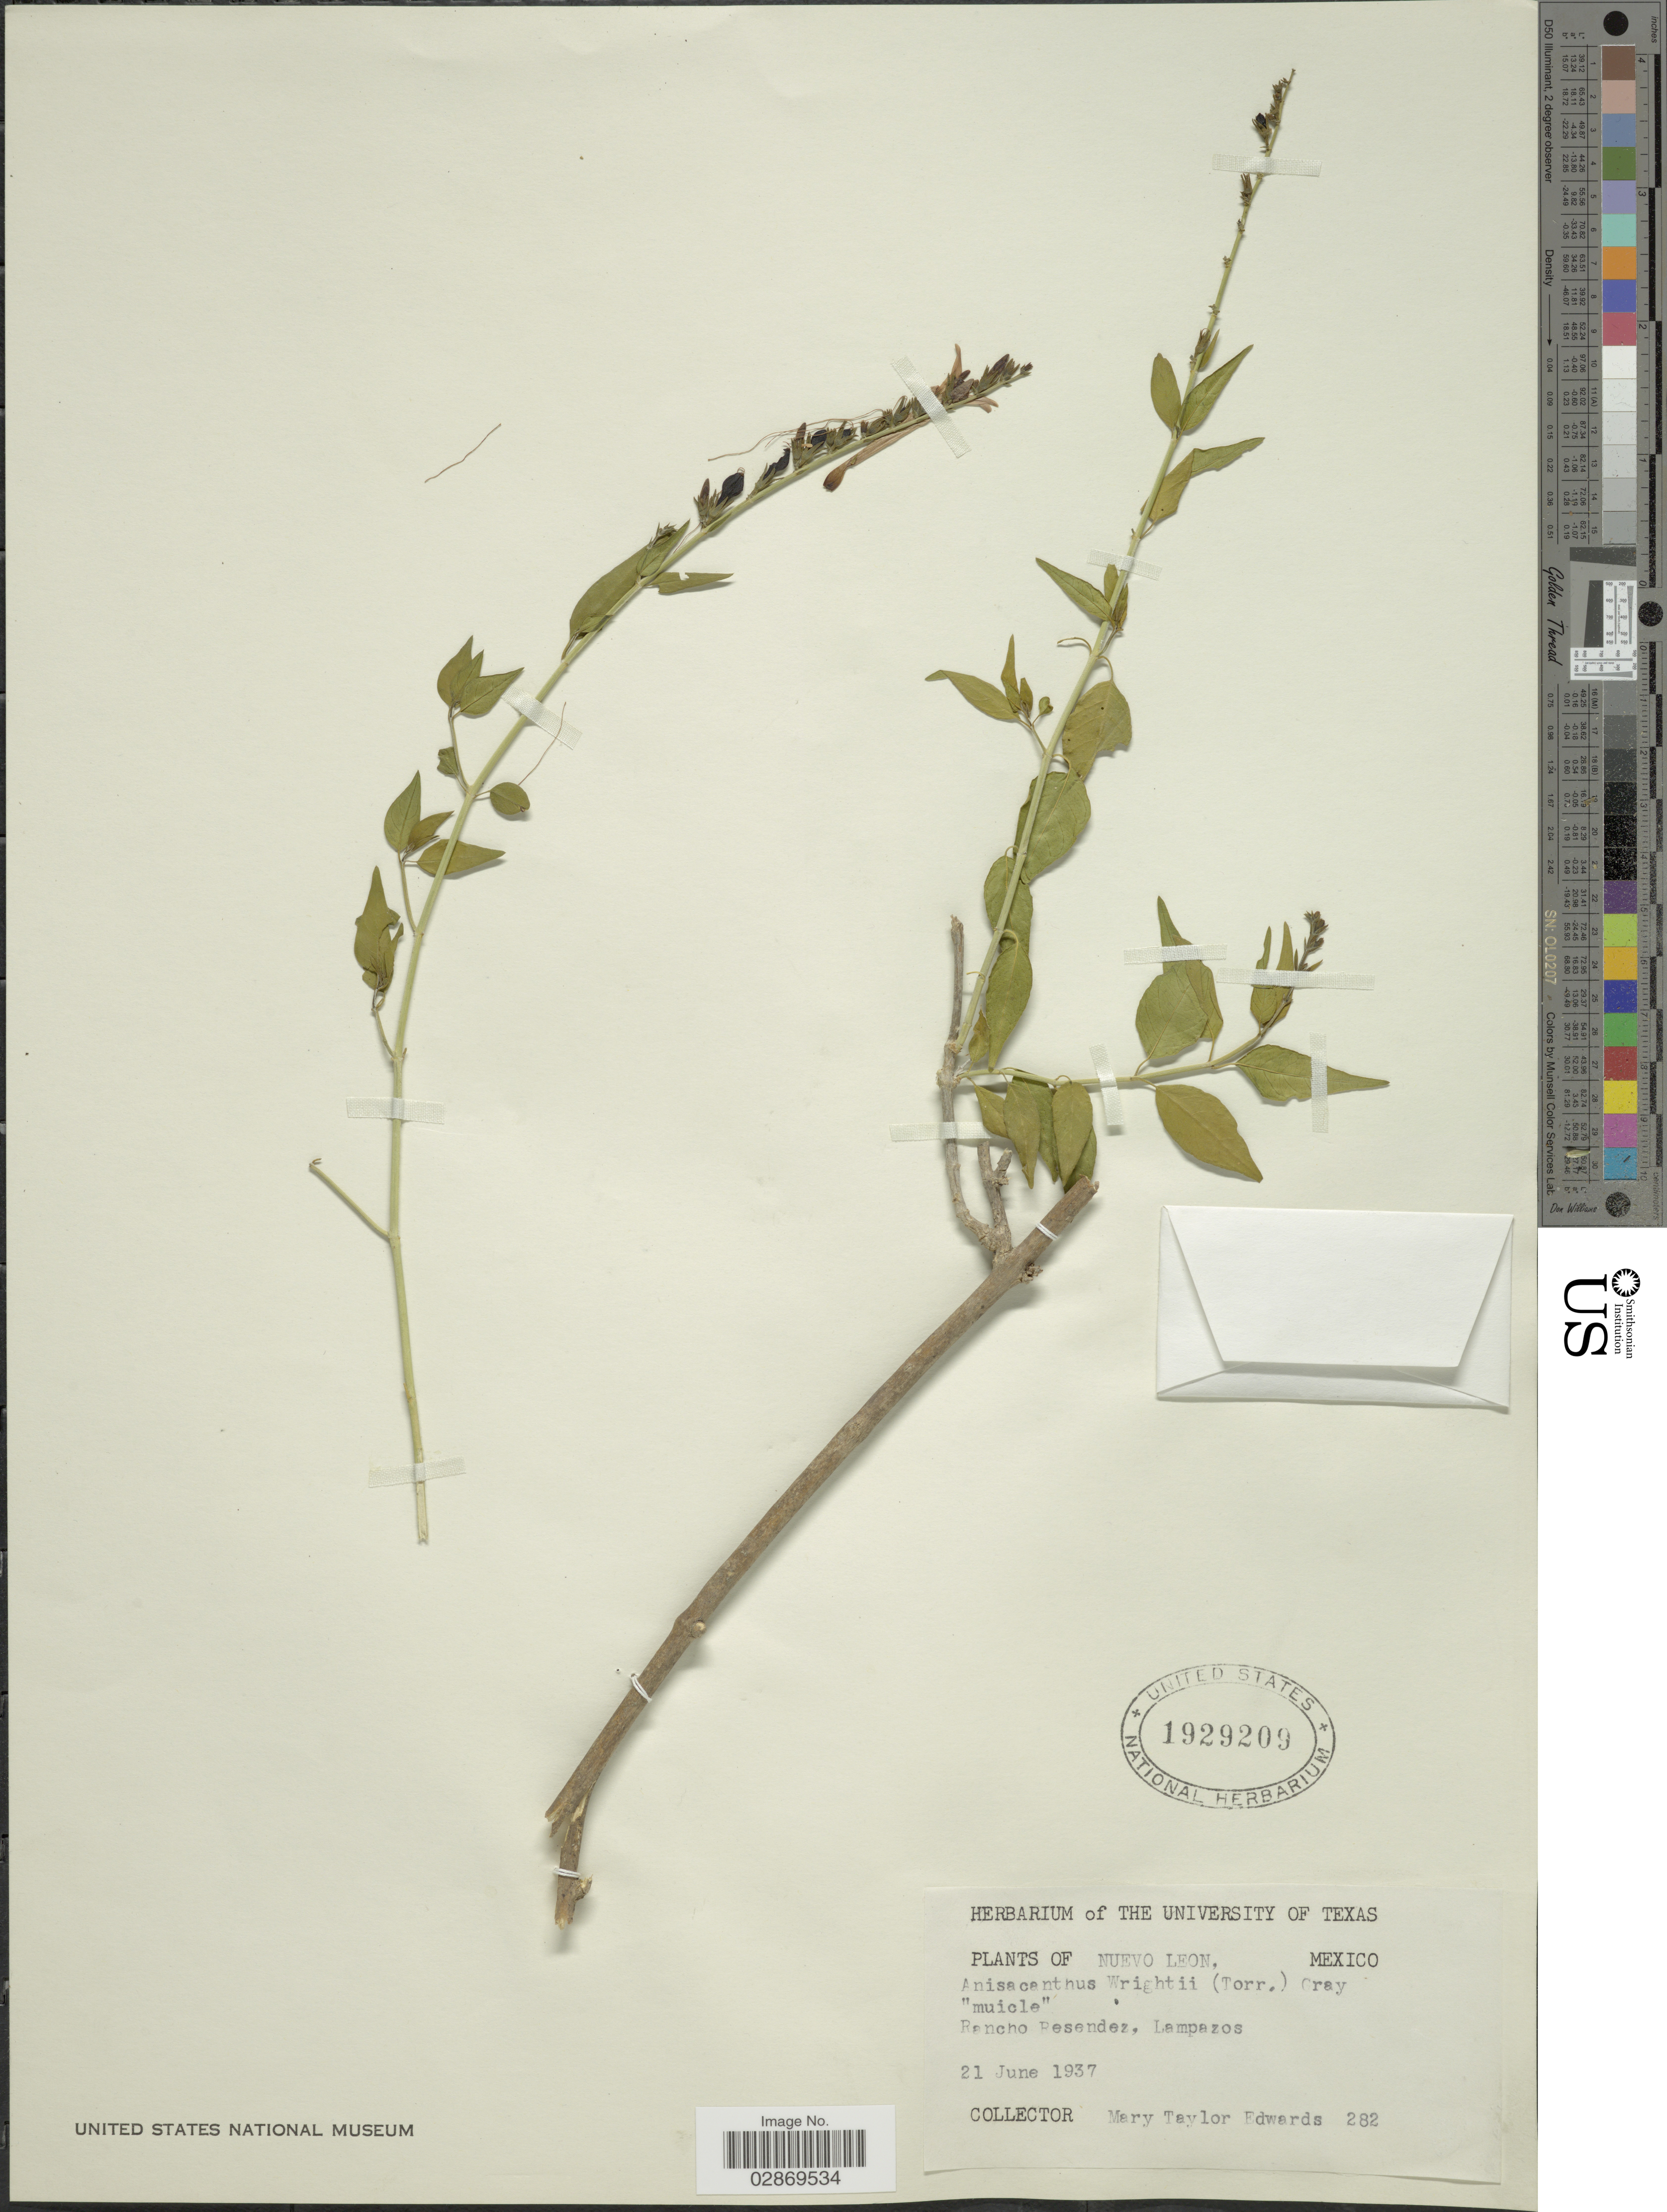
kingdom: Plantae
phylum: Tracheophyta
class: Magnoliopsida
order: Lamiales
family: Acanthaceae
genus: Anisacanthus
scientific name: Anisacanthus quadrifidus var. wrightii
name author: (Torr.) Henrickson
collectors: M. Edwards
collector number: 282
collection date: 1937-06-21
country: Mexico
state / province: Nuevo León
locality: Rancho Resendez, Lampazos.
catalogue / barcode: US 1929209